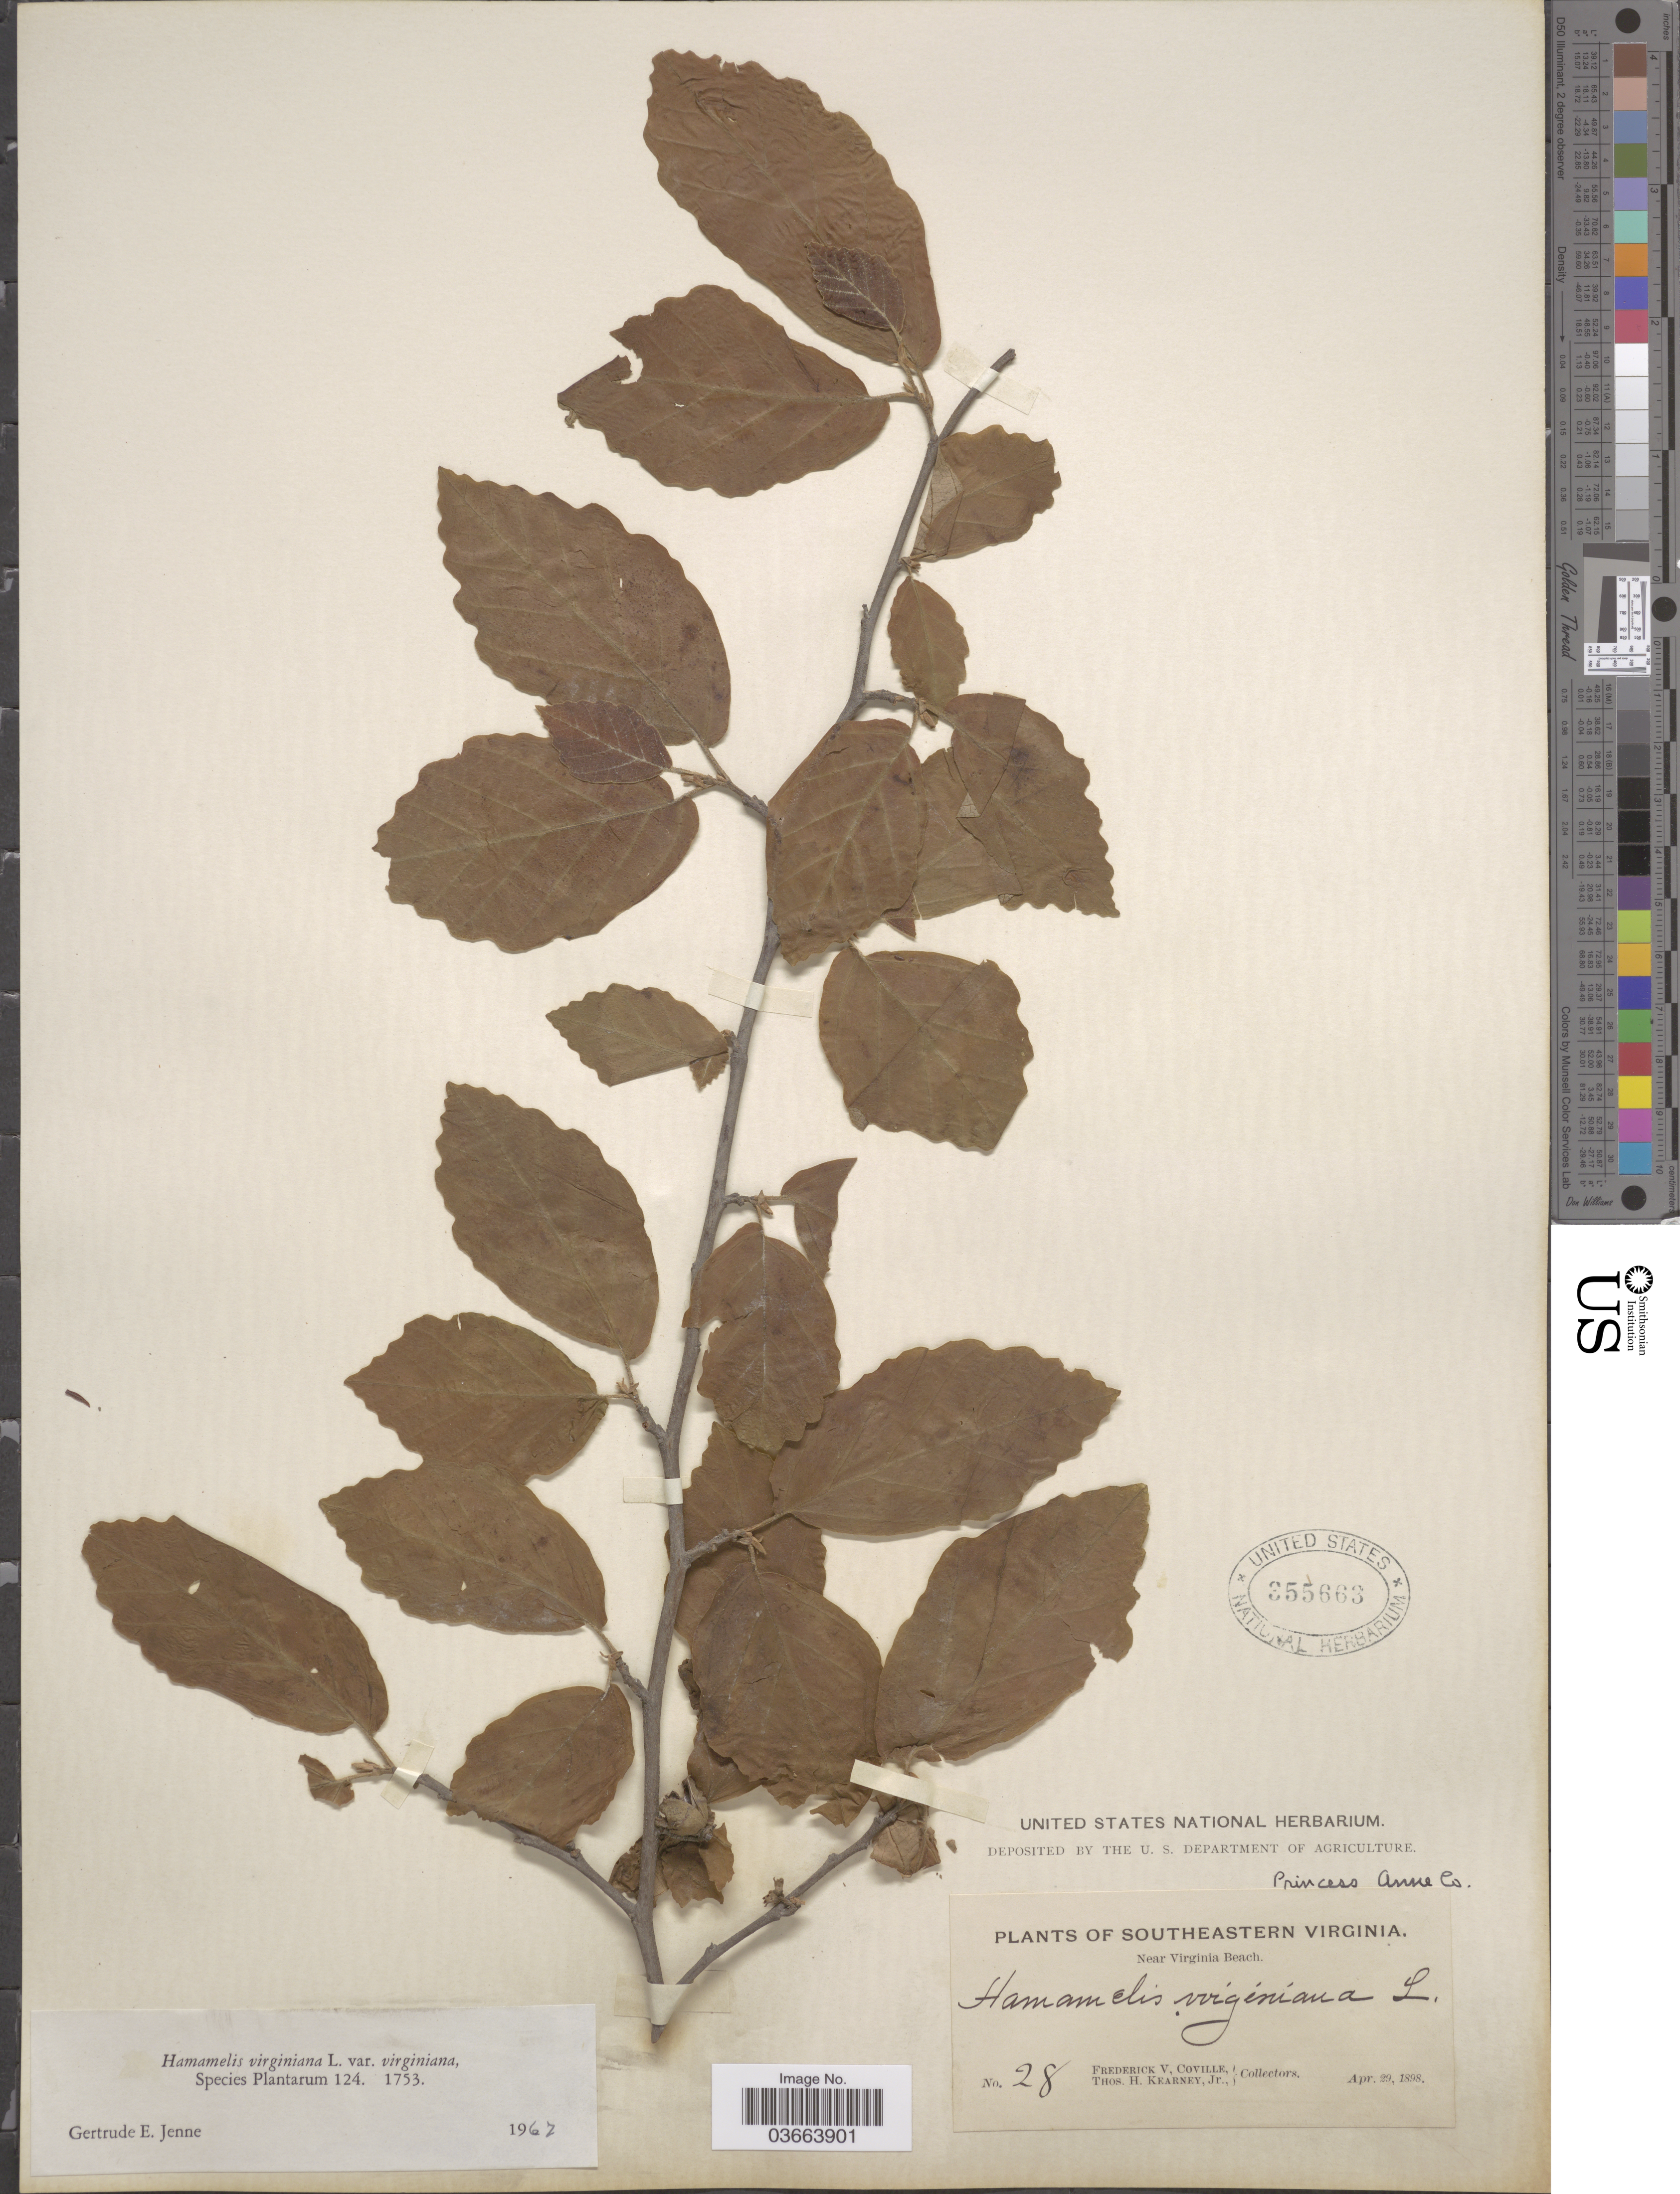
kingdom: Plantae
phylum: Tracheophyta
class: Magnoliopsida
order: Saxifragales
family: Hamamelidaceae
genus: Hamamelis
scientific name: Hamamelis virginiana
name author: L.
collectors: F. V. Coville & T. H. Kearney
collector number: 28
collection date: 1898-04-29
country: United States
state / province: Virginia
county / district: City of Virginia Beach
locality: Southeastern Virginia. Near Virginia Beach. Princess Anne (=historic county name) Co.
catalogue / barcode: US 355663